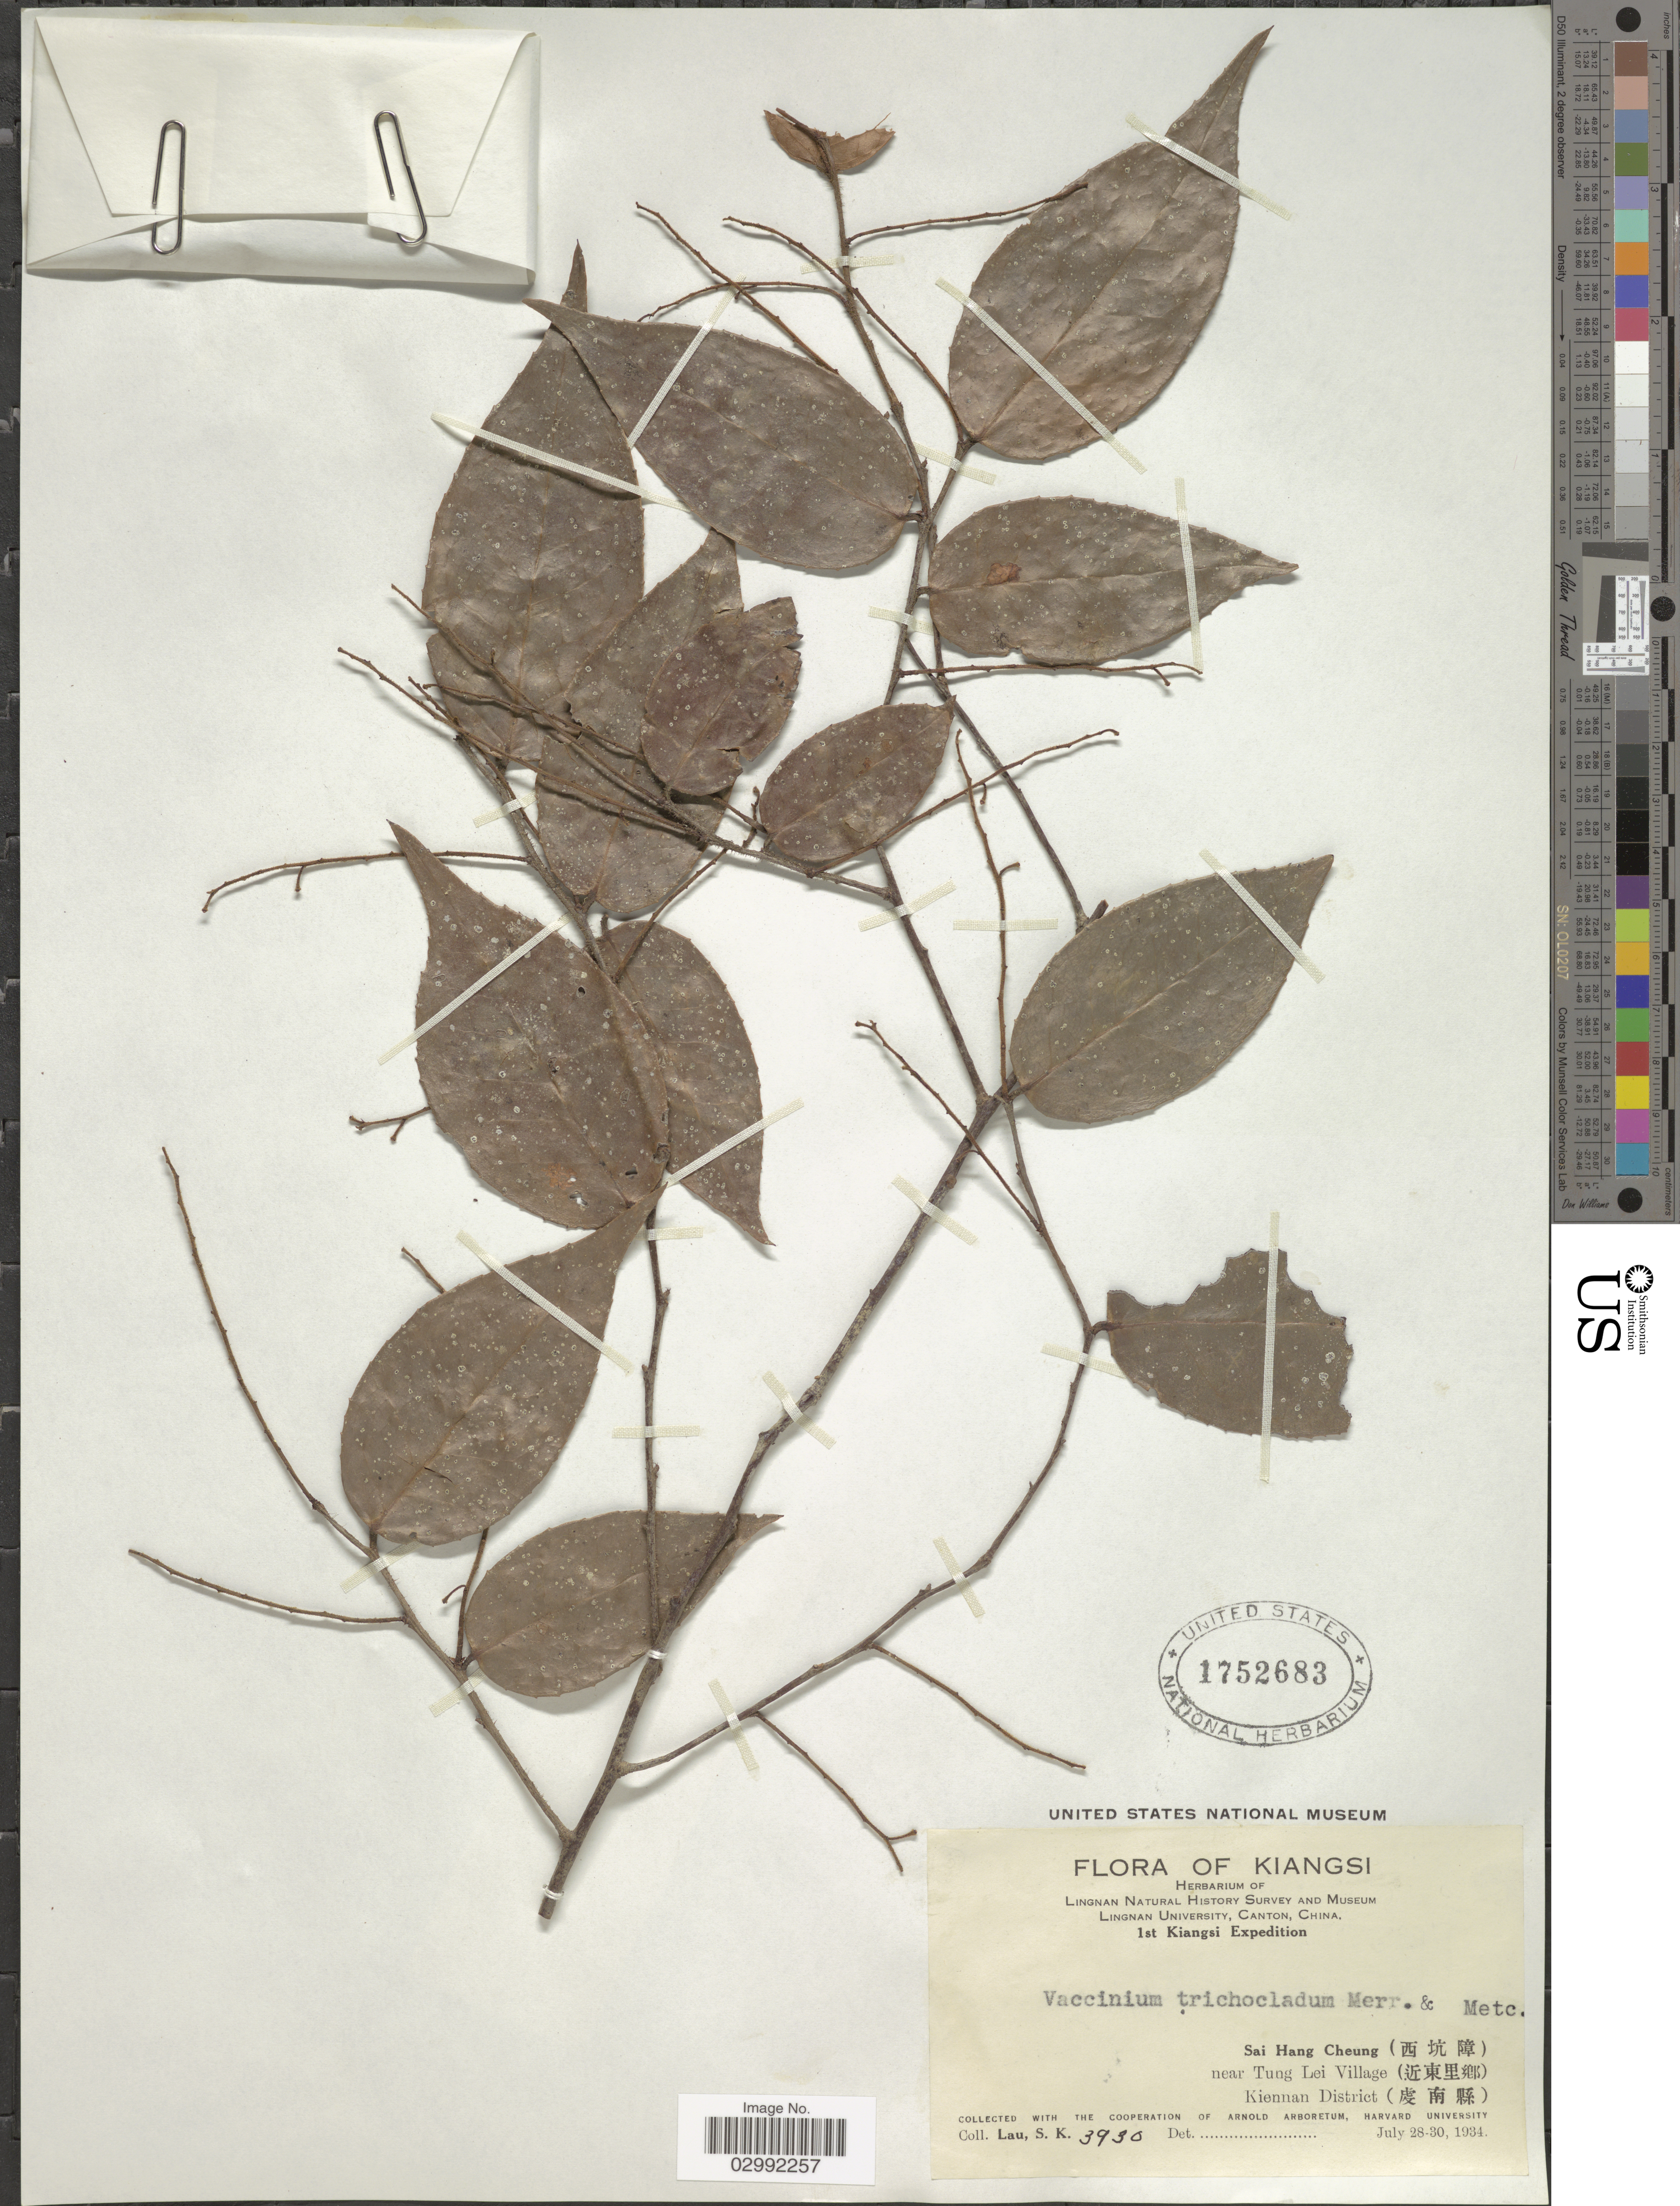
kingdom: Plantae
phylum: Tracheophyta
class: Magnoliopsida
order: Ericales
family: Ericaceae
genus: Vaccinium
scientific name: Vaccinium trichocladum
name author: Merr. & F.P. Metcalf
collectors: S. K. Lau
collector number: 3930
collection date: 1934-07-28/1934-07-30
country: China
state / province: Jiangxi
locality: Kiangsi. Sai Huang Cheung (X) near Tung Lei Village (X) Kiennan District (X).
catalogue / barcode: US 1752683